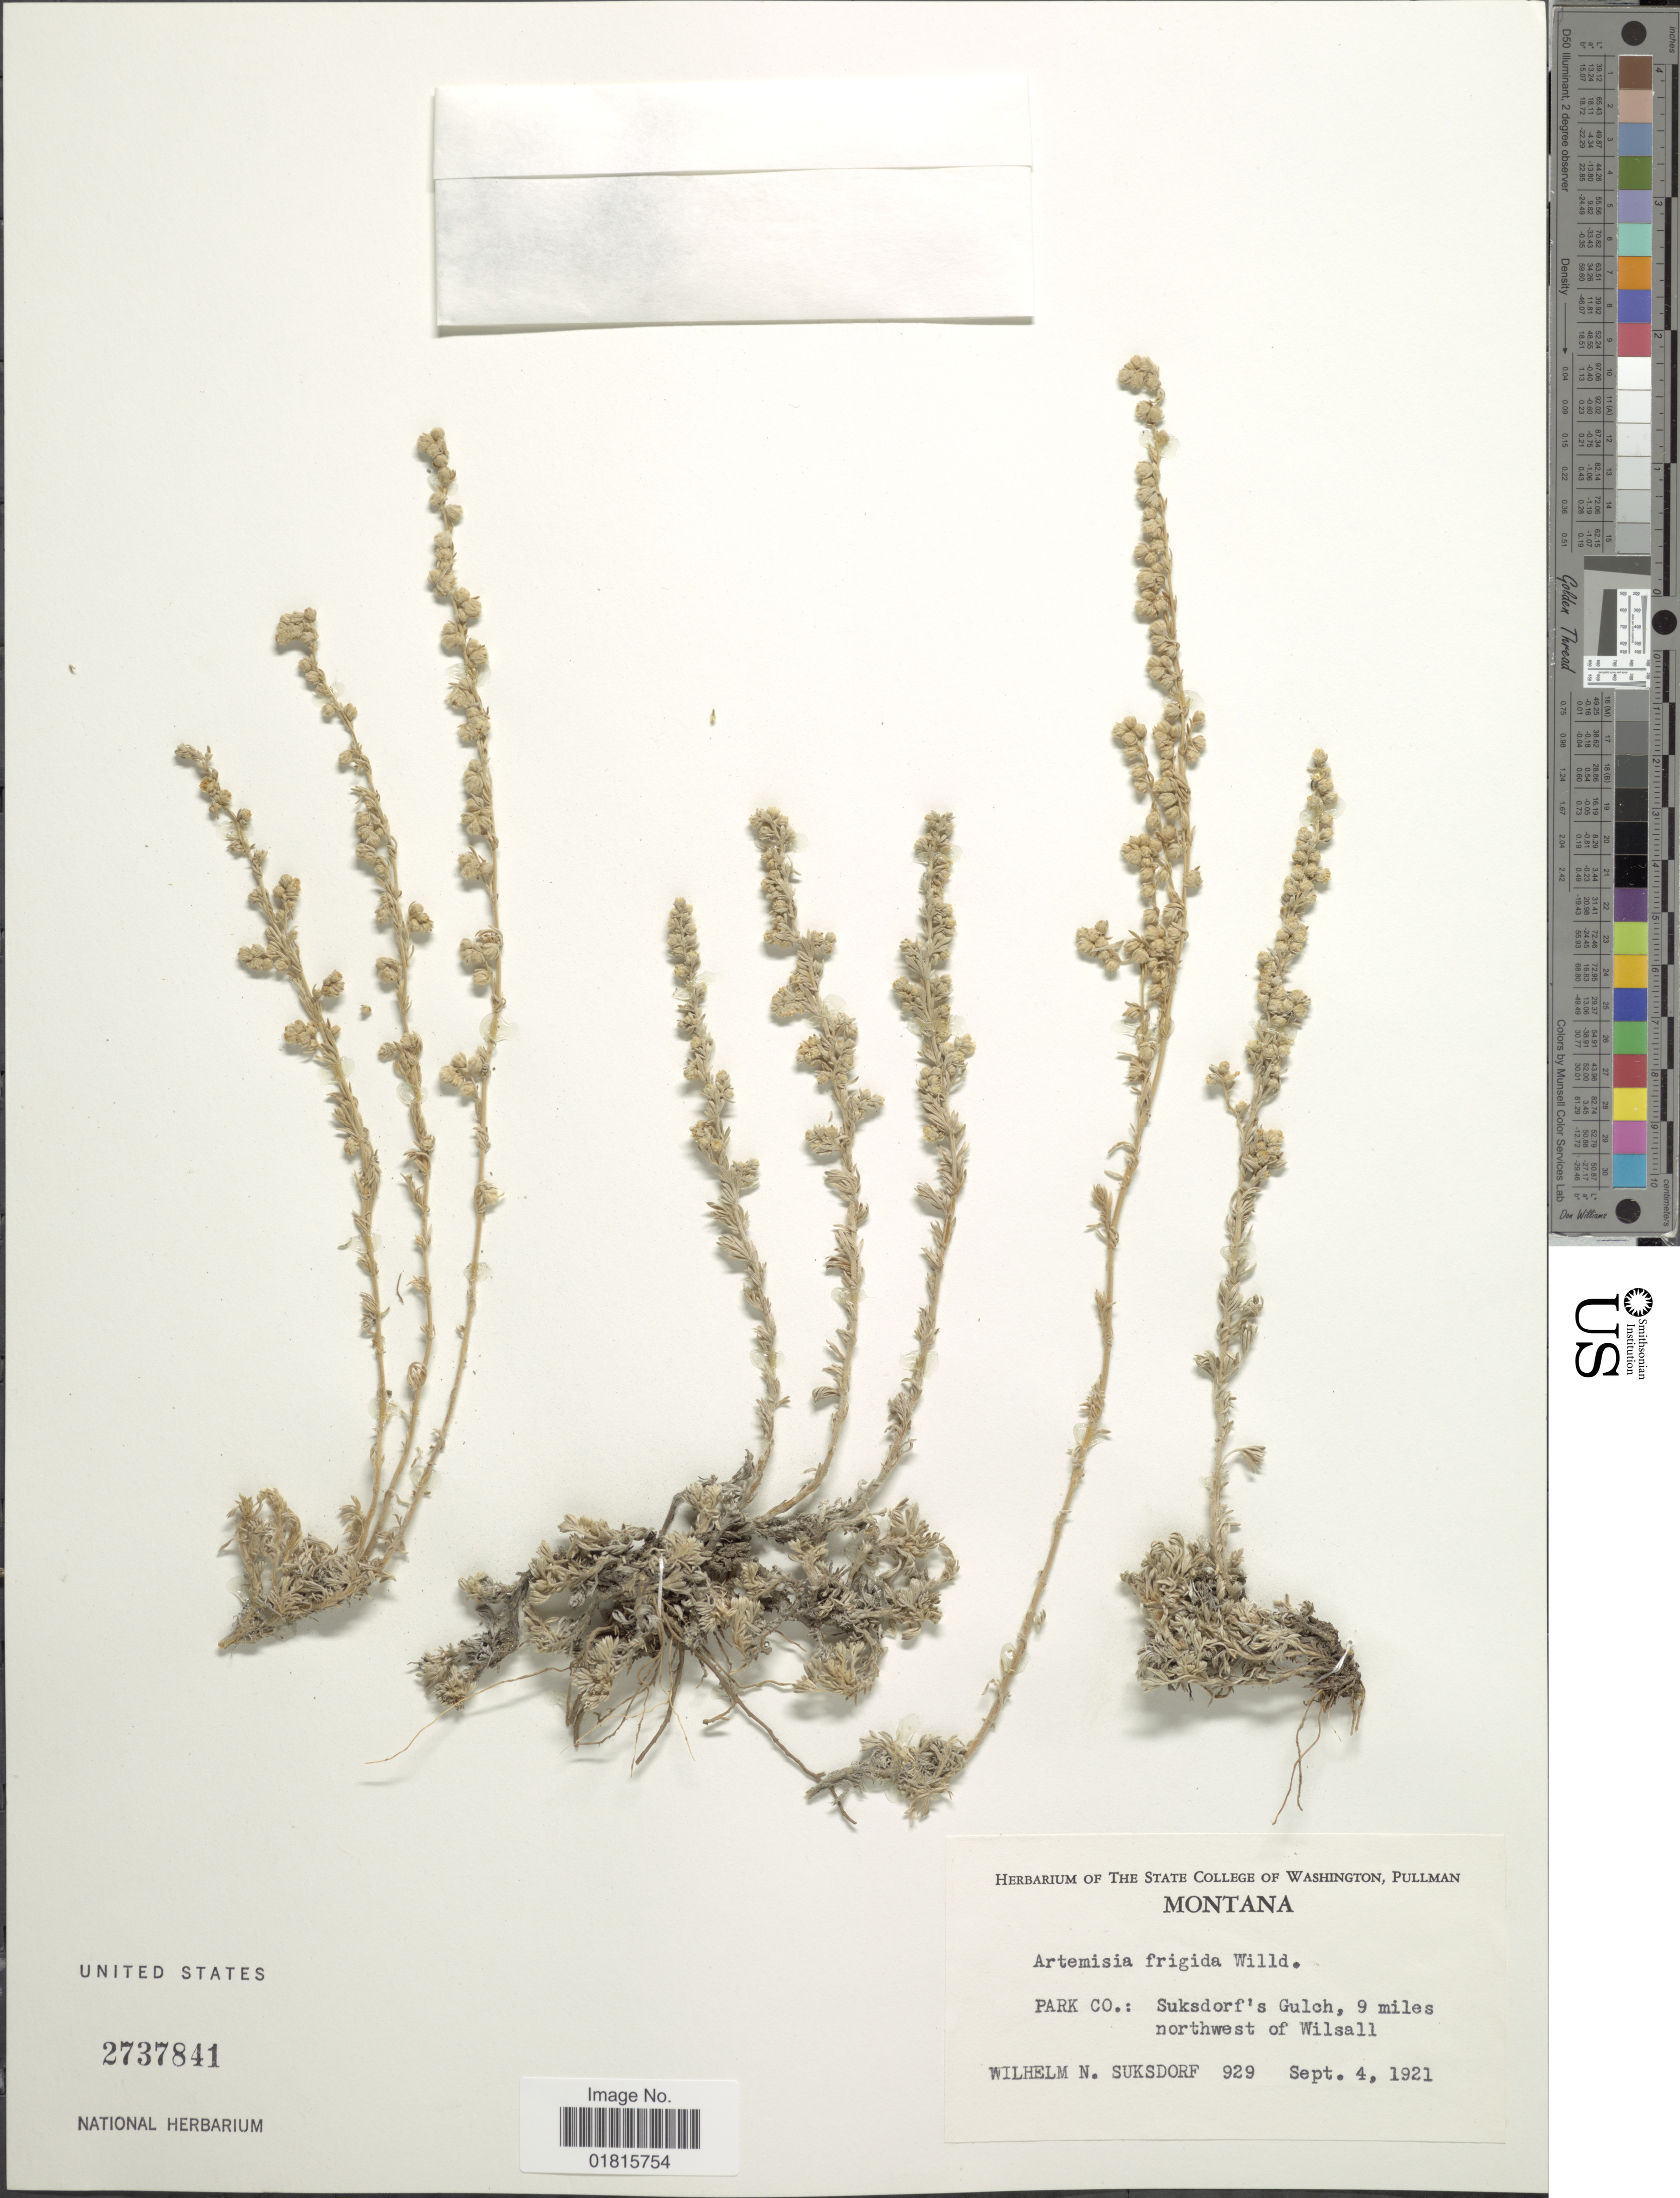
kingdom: Plantae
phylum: Tracheophyta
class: Magnoliopsida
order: Asterales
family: Asteraceae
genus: Artemisia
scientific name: Artemisia frigida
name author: Willd.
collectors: W. N. Suksdorf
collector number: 929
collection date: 1921-09-04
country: United States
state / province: Montana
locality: Park Co.: Suksdorf's Gulch, 9 miles northwest of Wilsall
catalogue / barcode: US 2737841